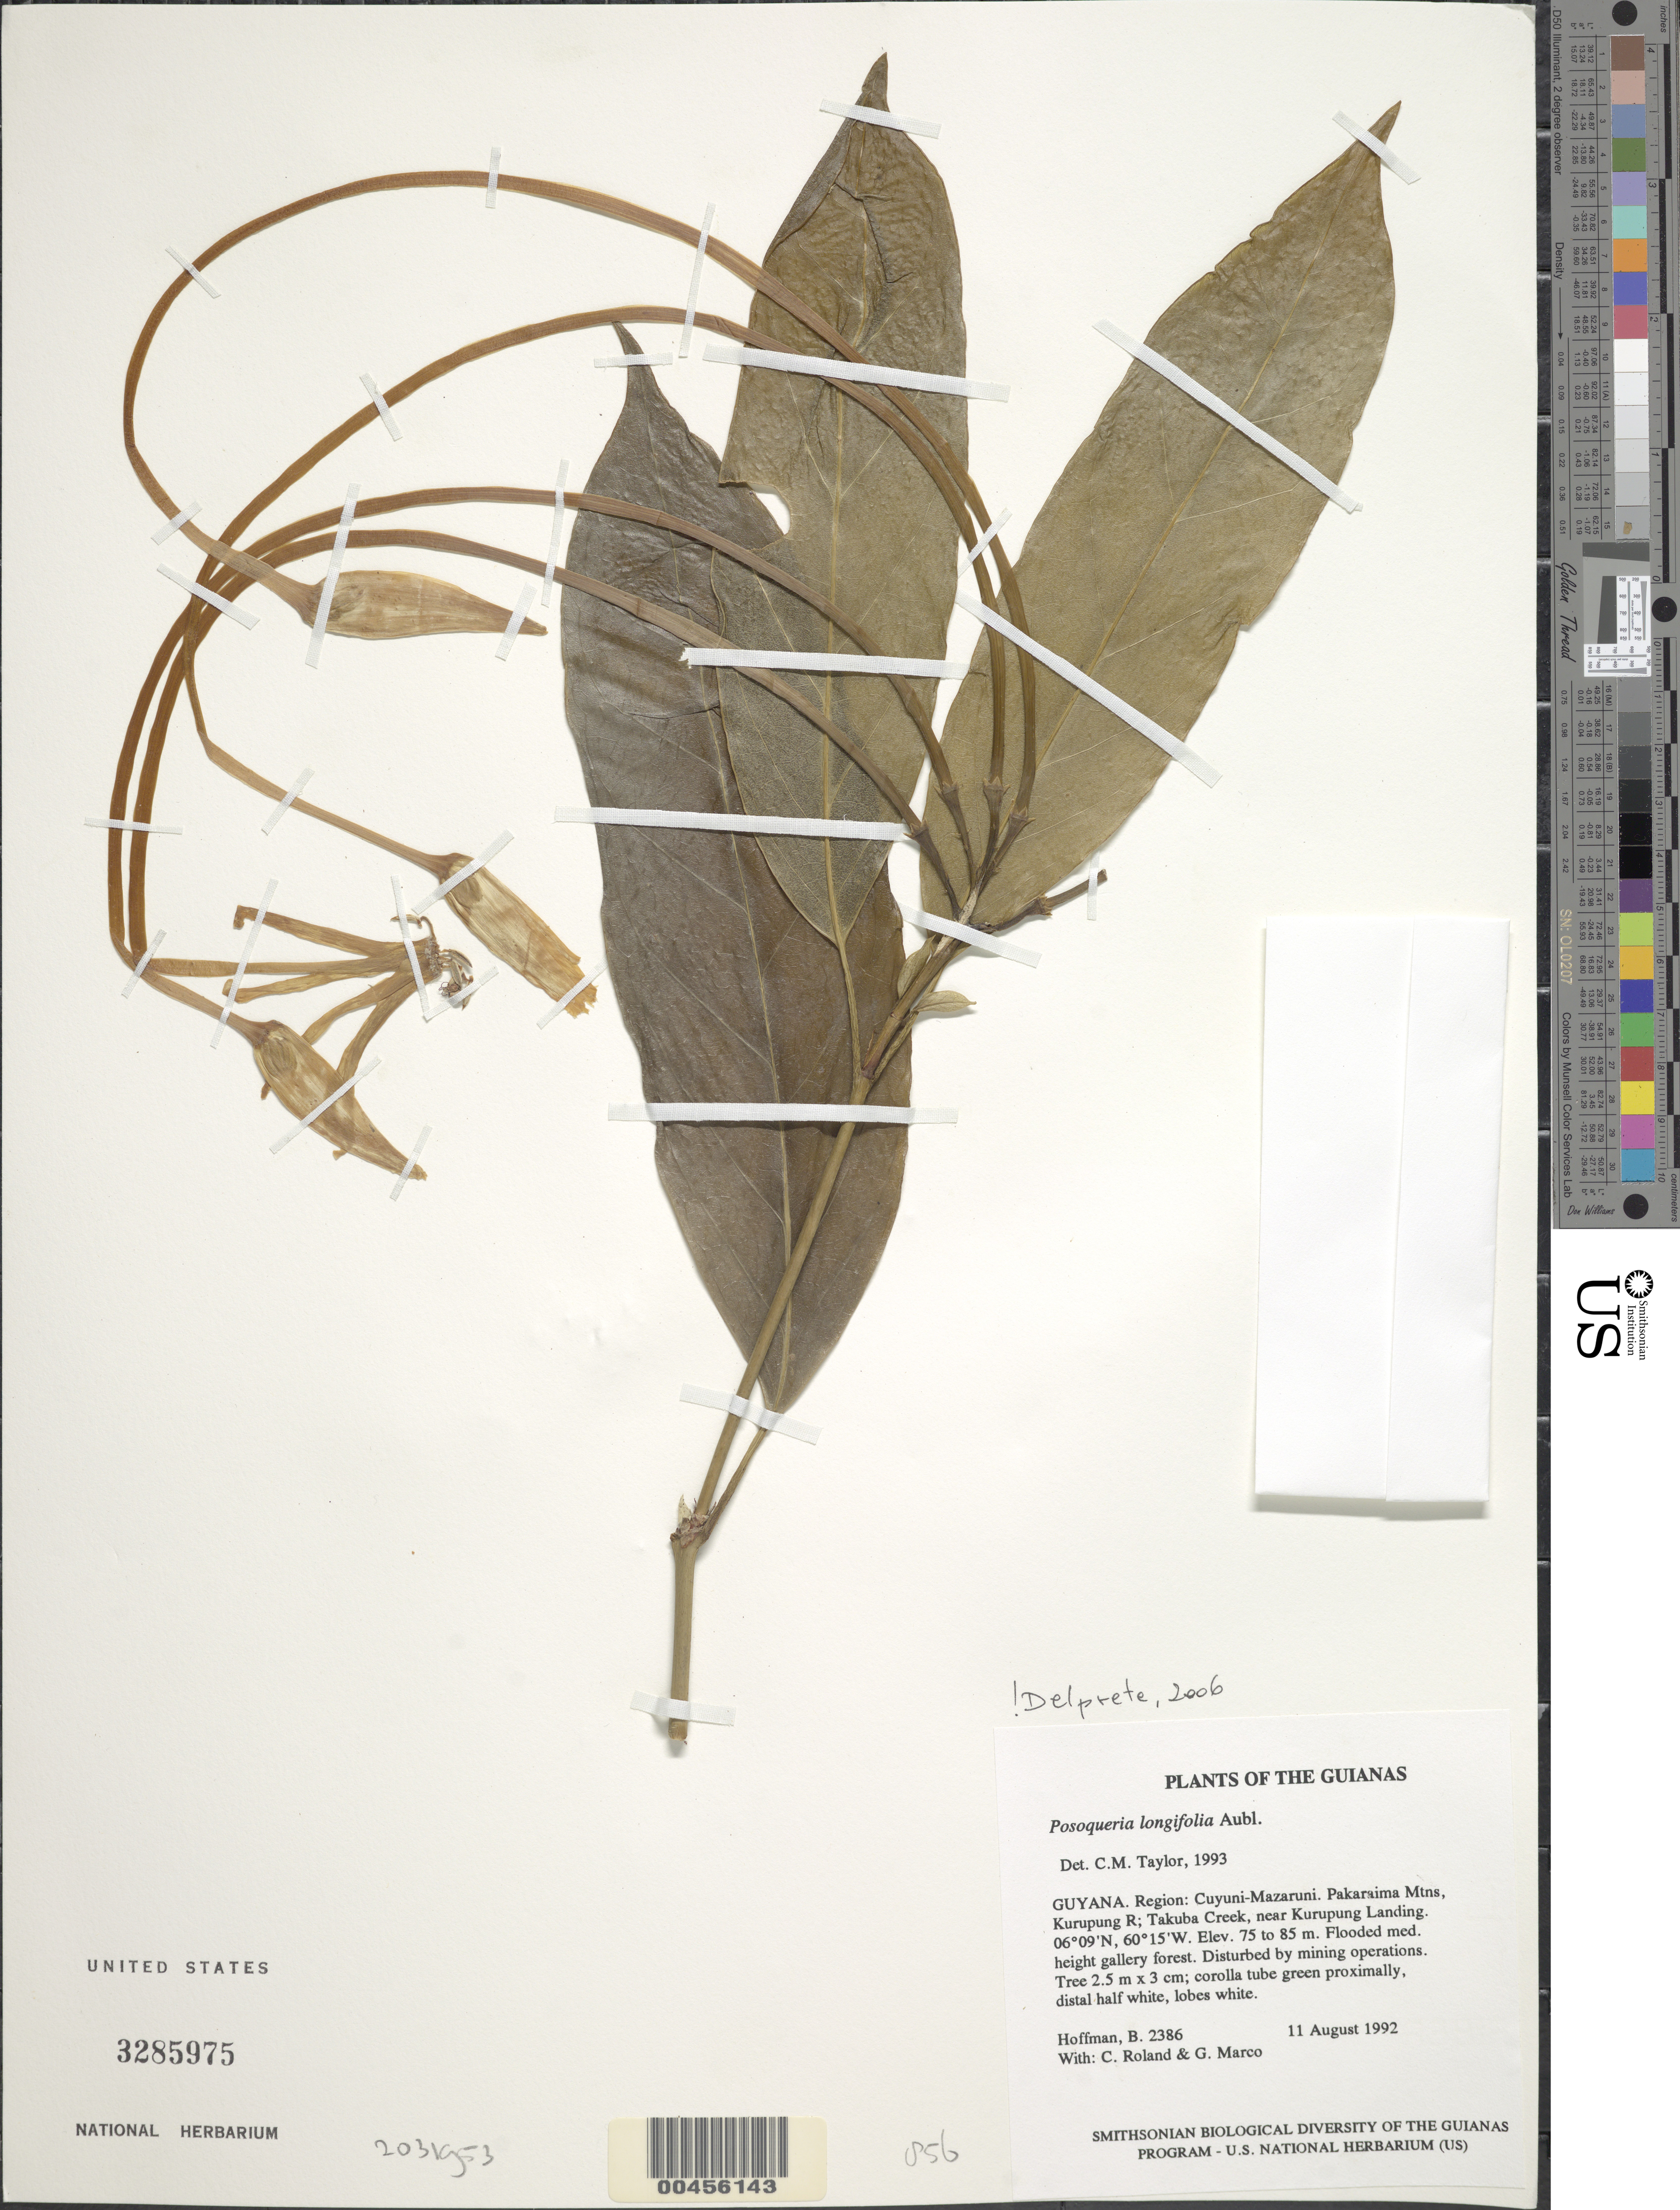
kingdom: Plantae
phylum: Tracheophyta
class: Magnoliopsida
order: Gentianales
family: Rubiaceae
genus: Posoqueria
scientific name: Posoqueria longiflora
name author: Aubl.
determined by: Delprete, P. G., Herb. de Guyane Cay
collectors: B. Hoffman, C. Roland & G. Marco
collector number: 2386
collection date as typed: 11 August 1992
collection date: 1992-08-11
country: Guyana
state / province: Cuyuni-Mazaruni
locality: Pakaraima Mountains, Kurupung River; Takuba Creek, near Kurupung Landing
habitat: Flooded med. height gallery forest. Disturbed by mining operations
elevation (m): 75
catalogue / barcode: US 3285975